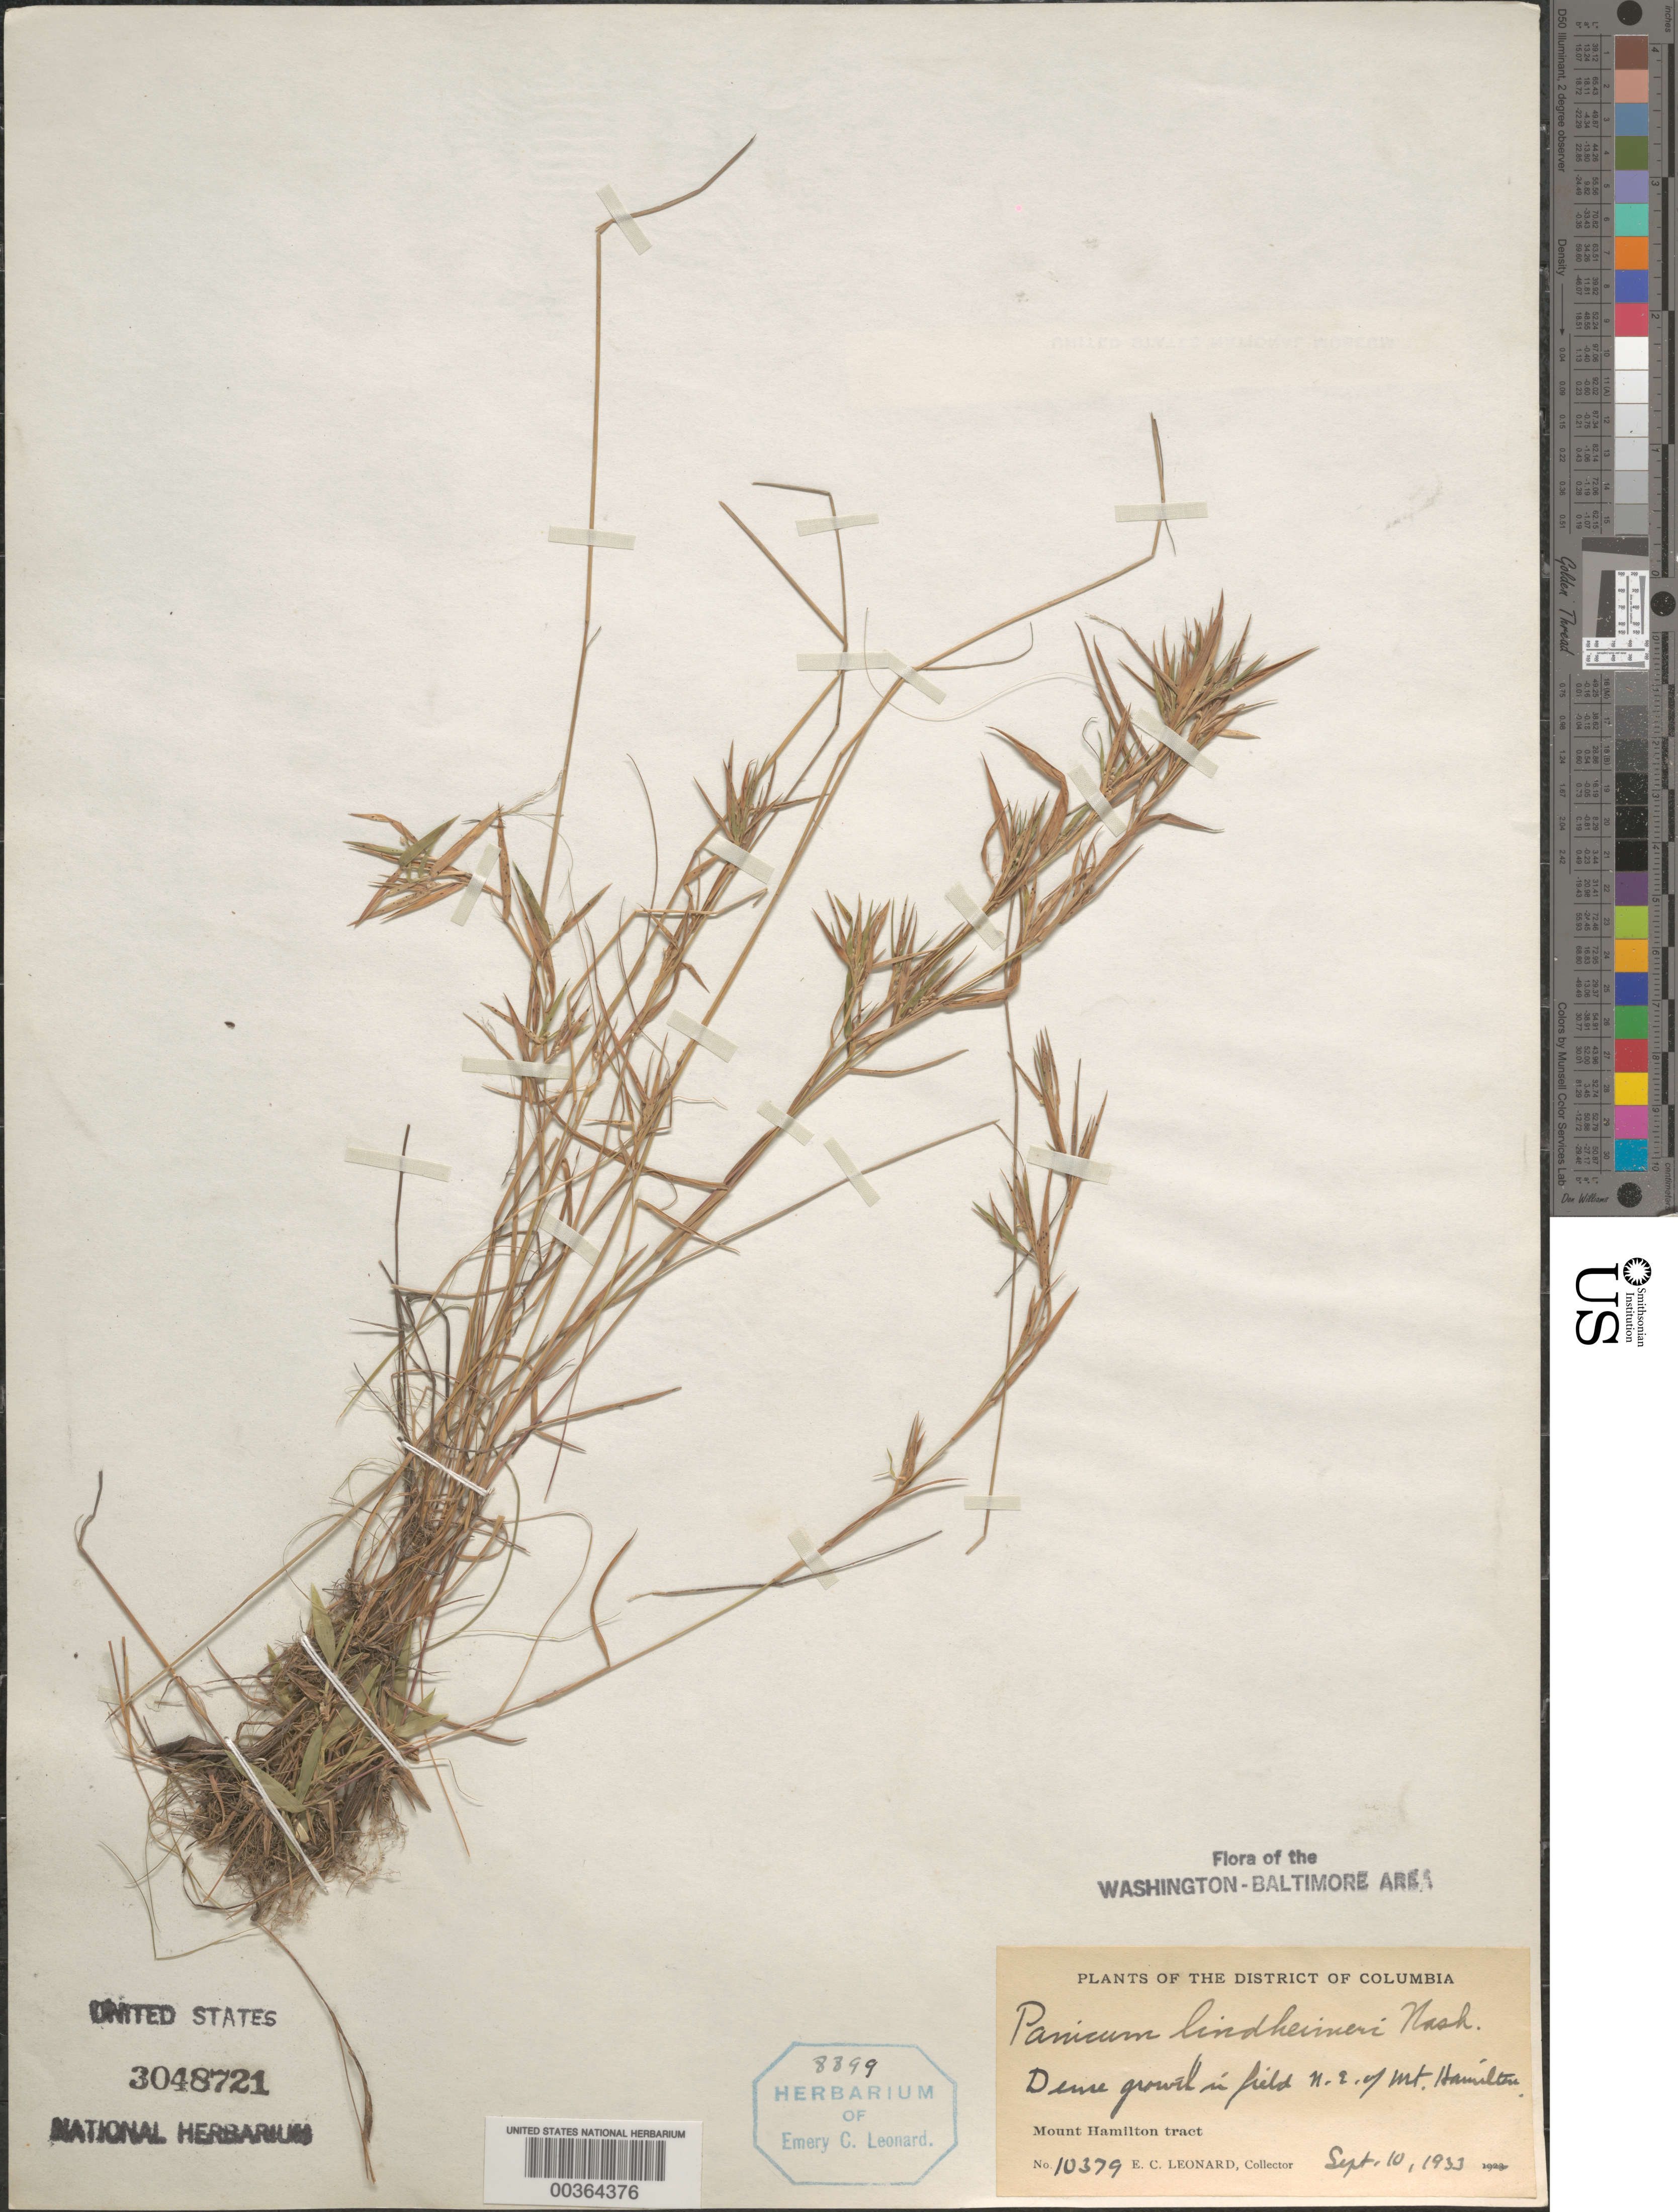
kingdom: Plantae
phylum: Tracheophyta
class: Liliopsida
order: Poales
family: Poaceae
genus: Dichanthelium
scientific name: Dichanthelium acuminatum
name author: (Sw.) Gould & C.A. Clark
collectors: E. C. Leonard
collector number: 10379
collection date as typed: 10 Sep 1933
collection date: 1933-09-10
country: United States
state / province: District of Columbia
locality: Northeast of Mount Hamilton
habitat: In field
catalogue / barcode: US 3048721